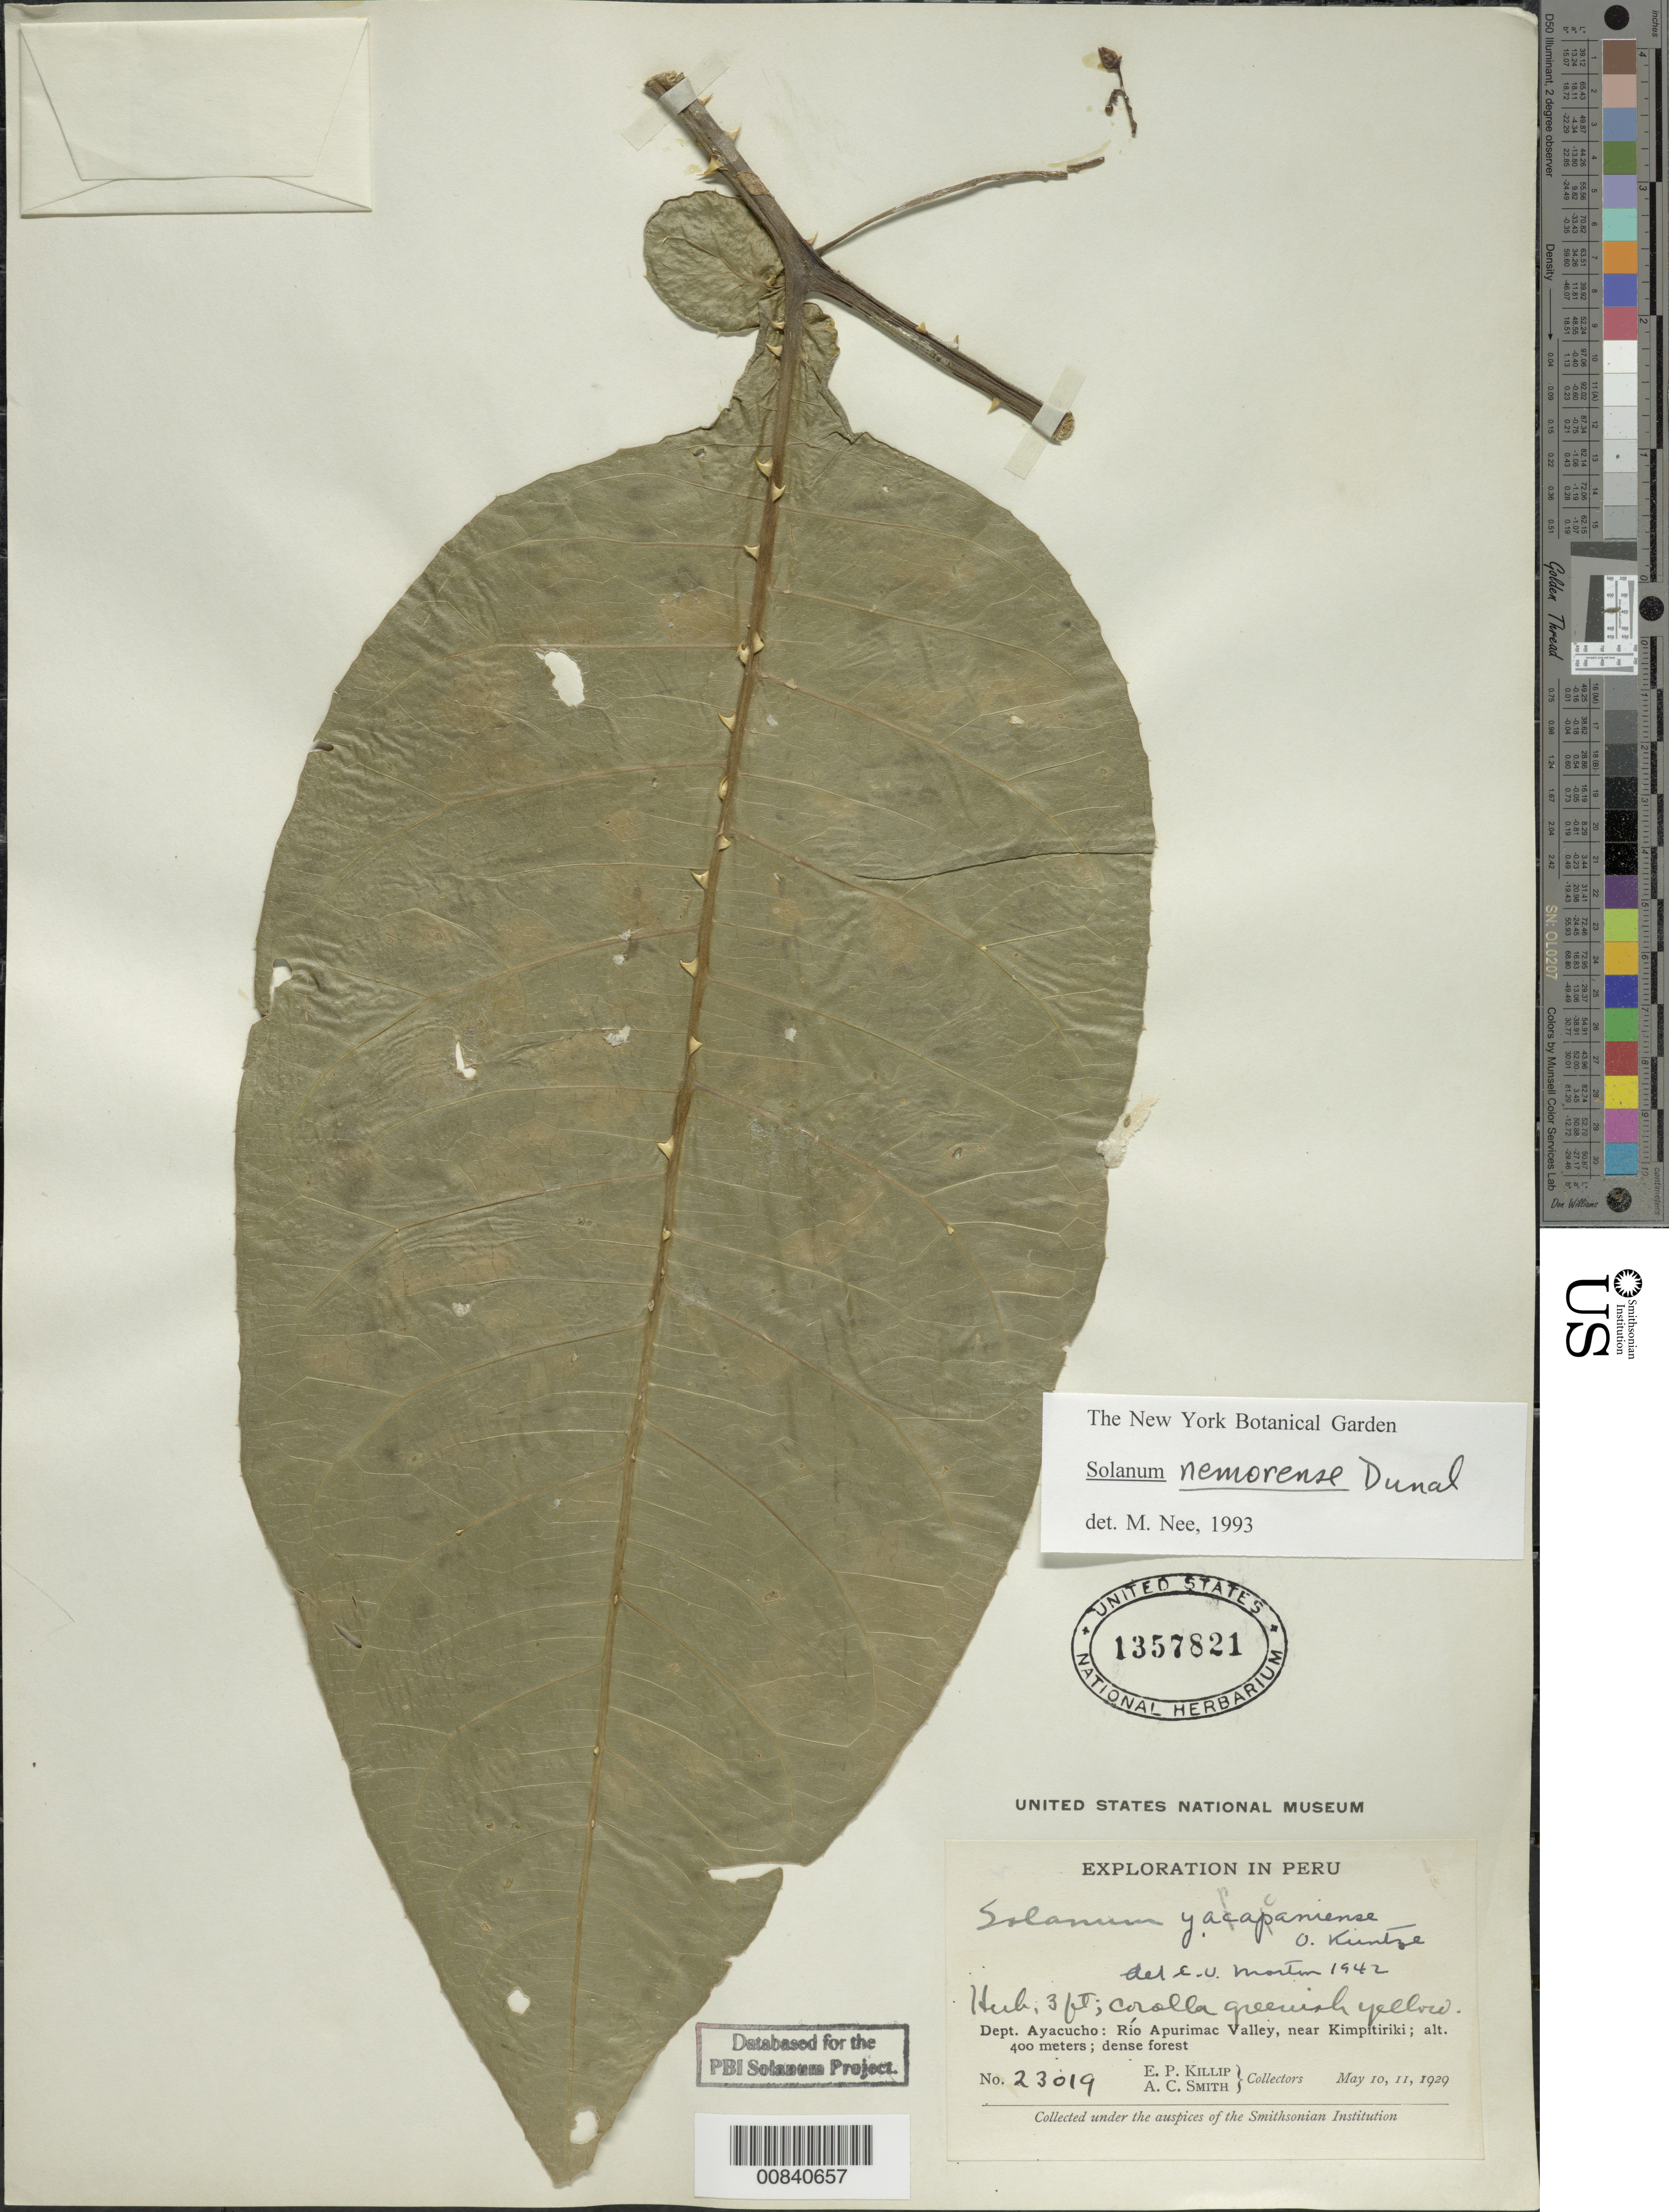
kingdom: Plantae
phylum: Tracheophyta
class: Magnoliopsida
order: Solanales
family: Solanaceae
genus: Solanum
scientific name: Solanum nemorense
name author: Dunal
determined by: Nee, Michael H.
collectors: E. P. Killip & A. C. Smith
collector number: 23019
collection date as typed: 10 May 1929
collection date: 1929-05-10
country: Peru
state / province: Ayacucho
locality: Río Apurimac Valley, near Kimpitiriki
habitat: dense forest.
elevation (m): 400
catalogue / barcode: US 1357821